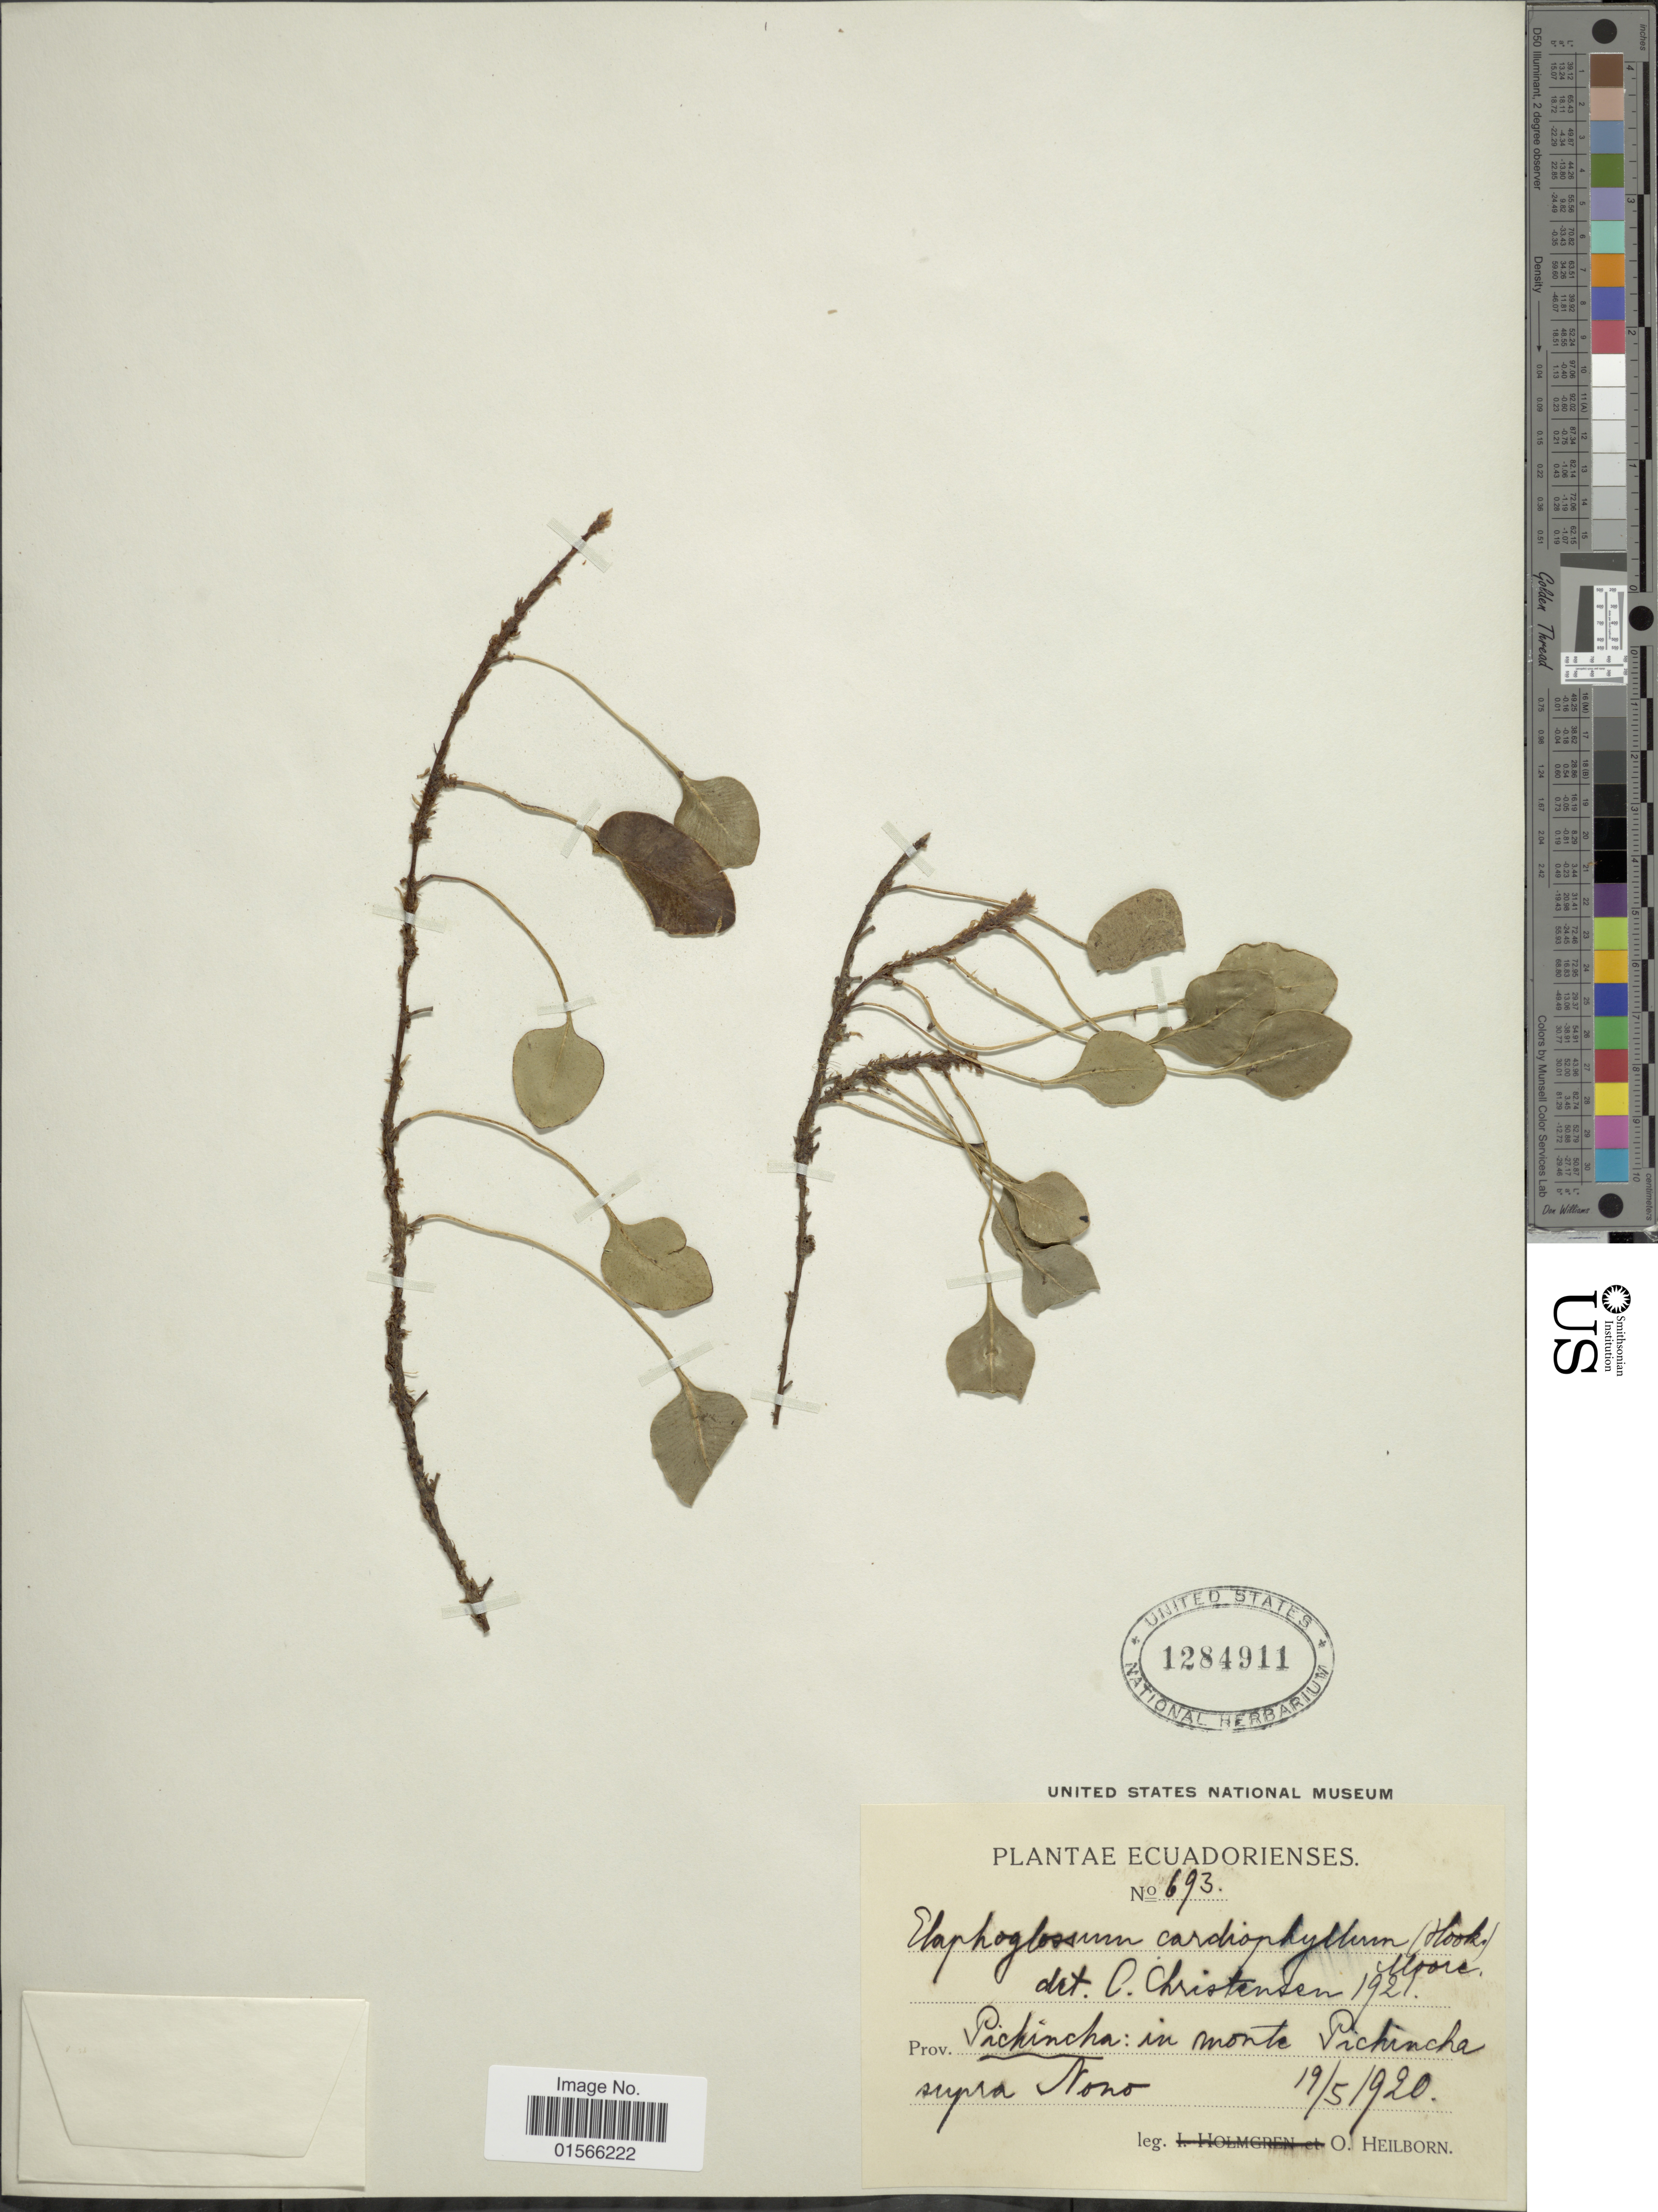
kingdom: Plantae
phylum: Tracheophyta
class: Polypodiopsida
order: Polypodiales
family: Dryopteridaceae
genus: Elaphoglossum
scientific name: Elaphoglossum cardiophyllum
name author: (Hook.) T. Moore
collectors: O. Heilbron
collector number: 693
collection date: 1920-05-19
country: Ecuador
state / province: Pichincha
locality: In monte Pichincha supra Nono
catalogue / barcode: US 1284911